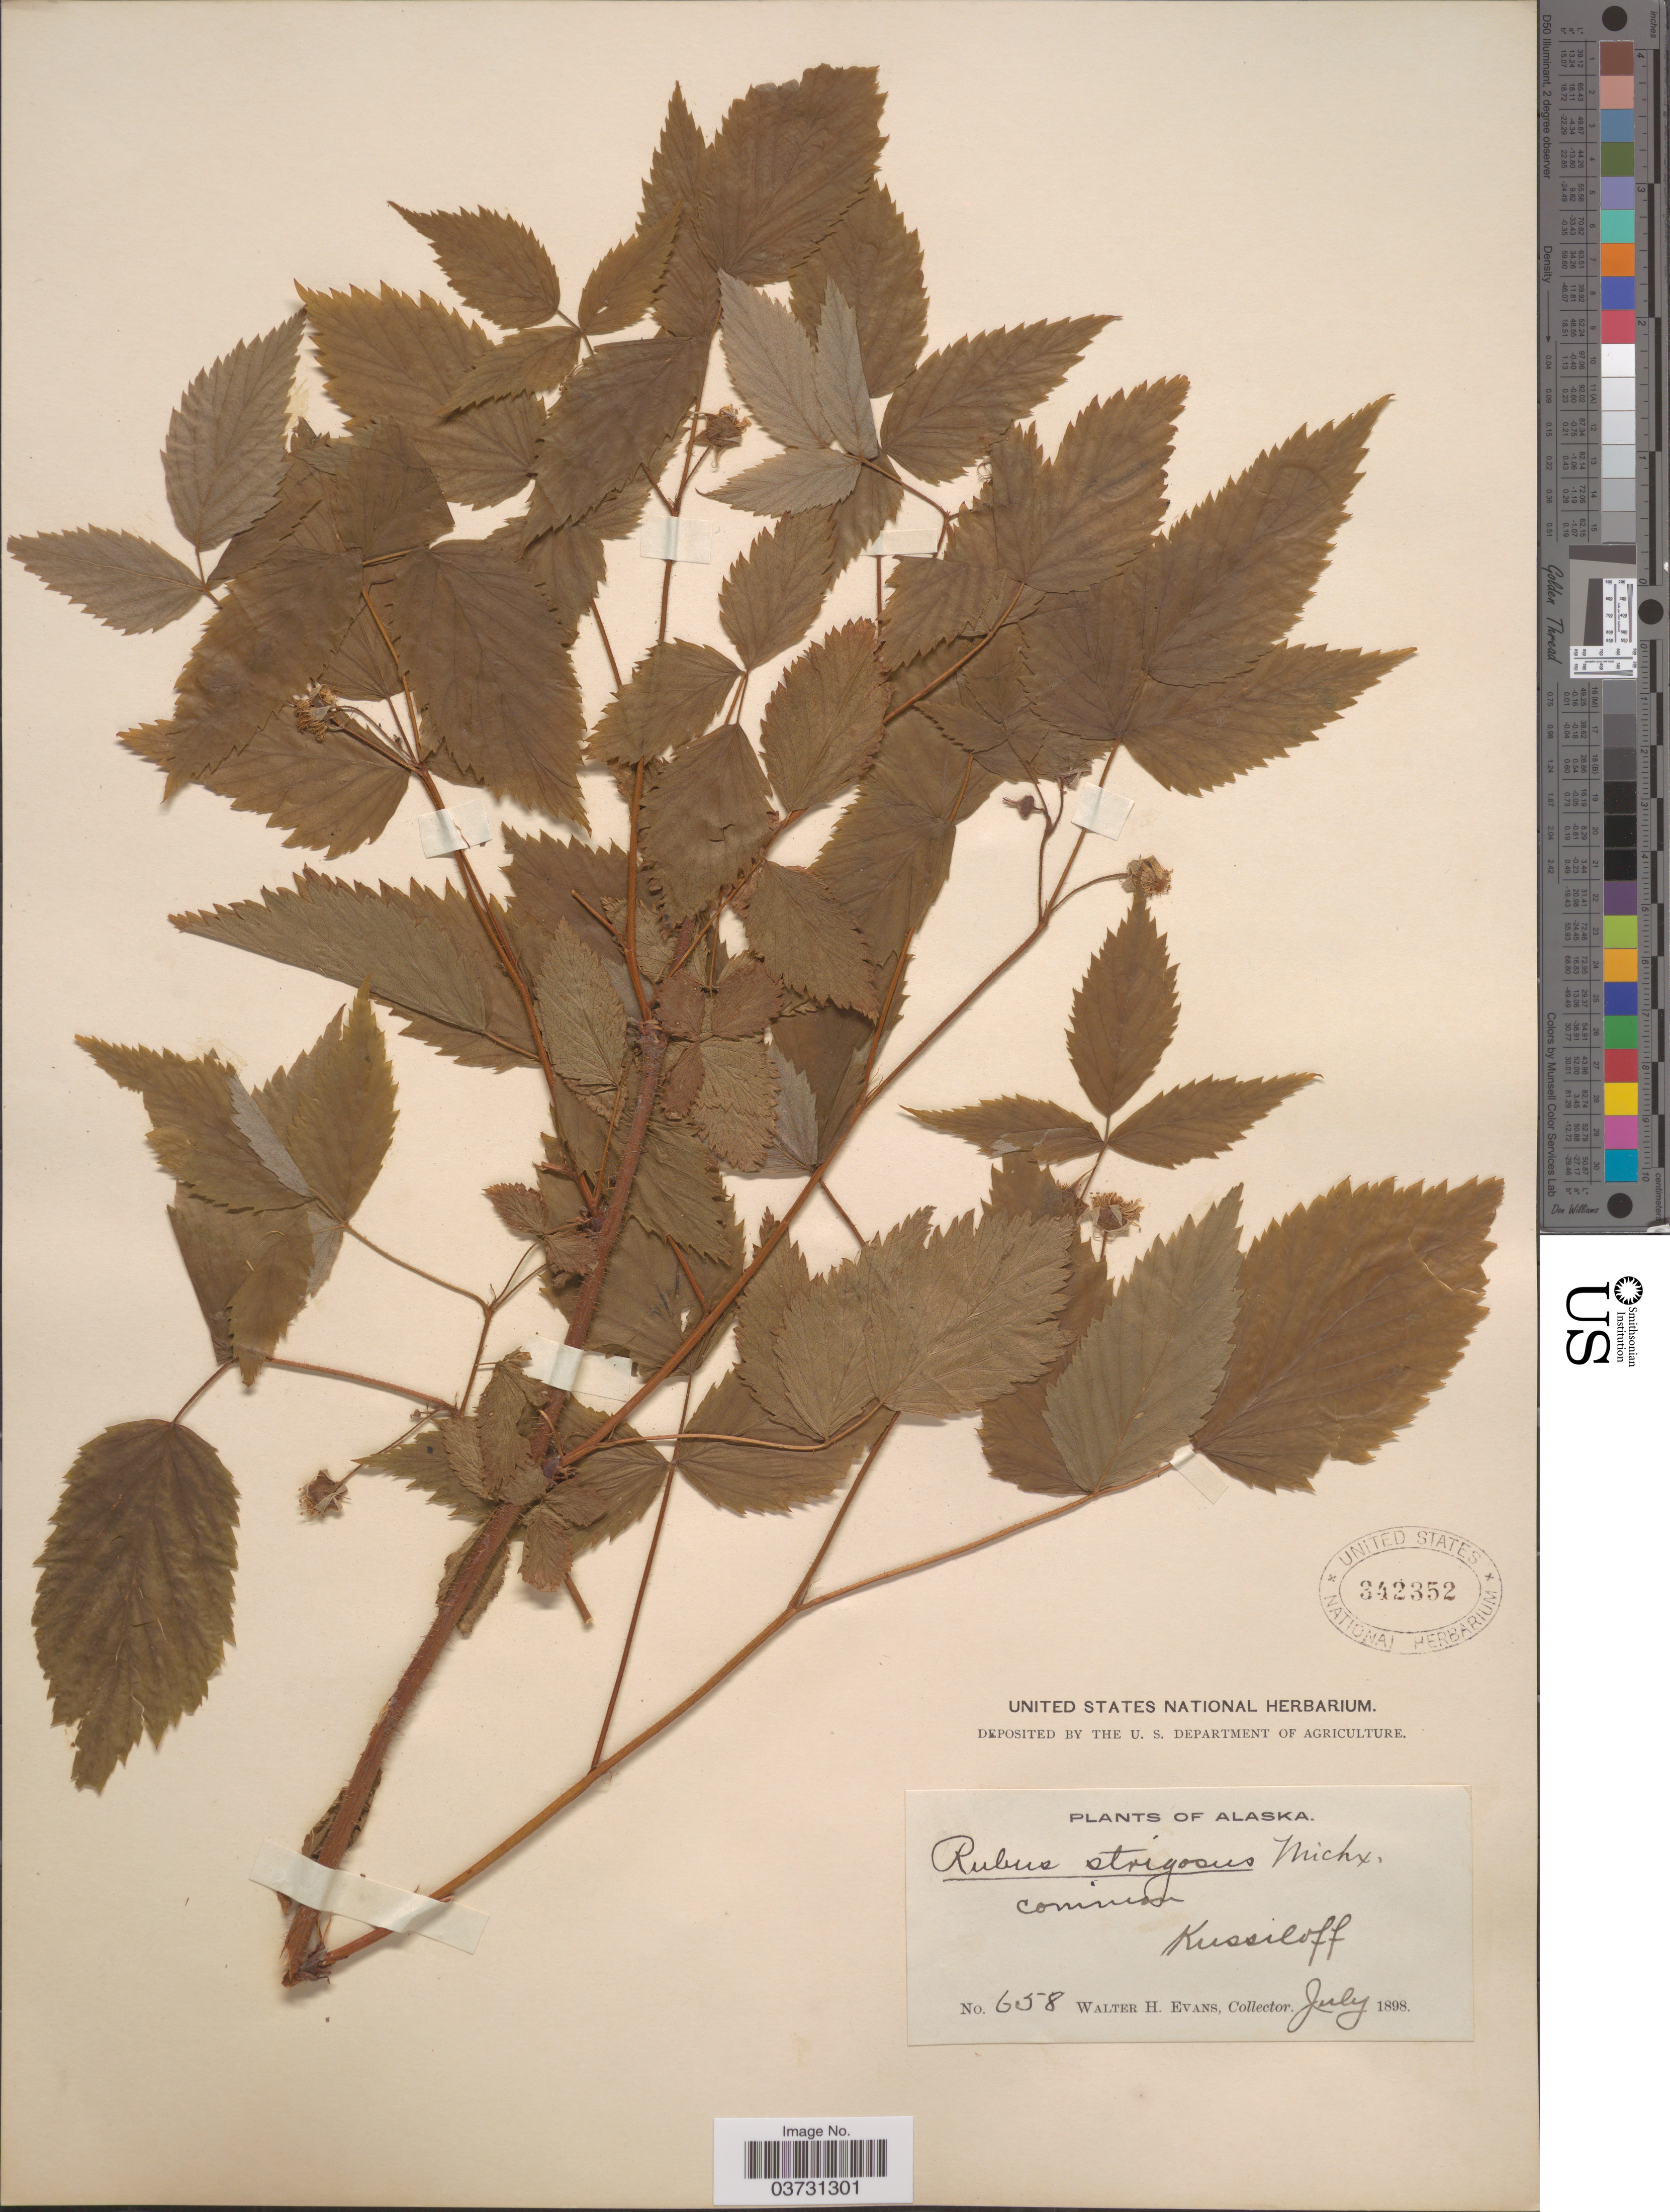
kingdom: Plantae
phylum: Tracheophyta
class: Magnoliopsida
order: Rosales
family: Rosaceae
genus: Rubus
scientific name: Rubus strigosus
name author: Michx.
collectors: W. H. Evans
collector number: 658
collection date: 1898-07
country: United States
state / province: Alaska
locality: Kussiloff.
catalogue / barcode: US 342352